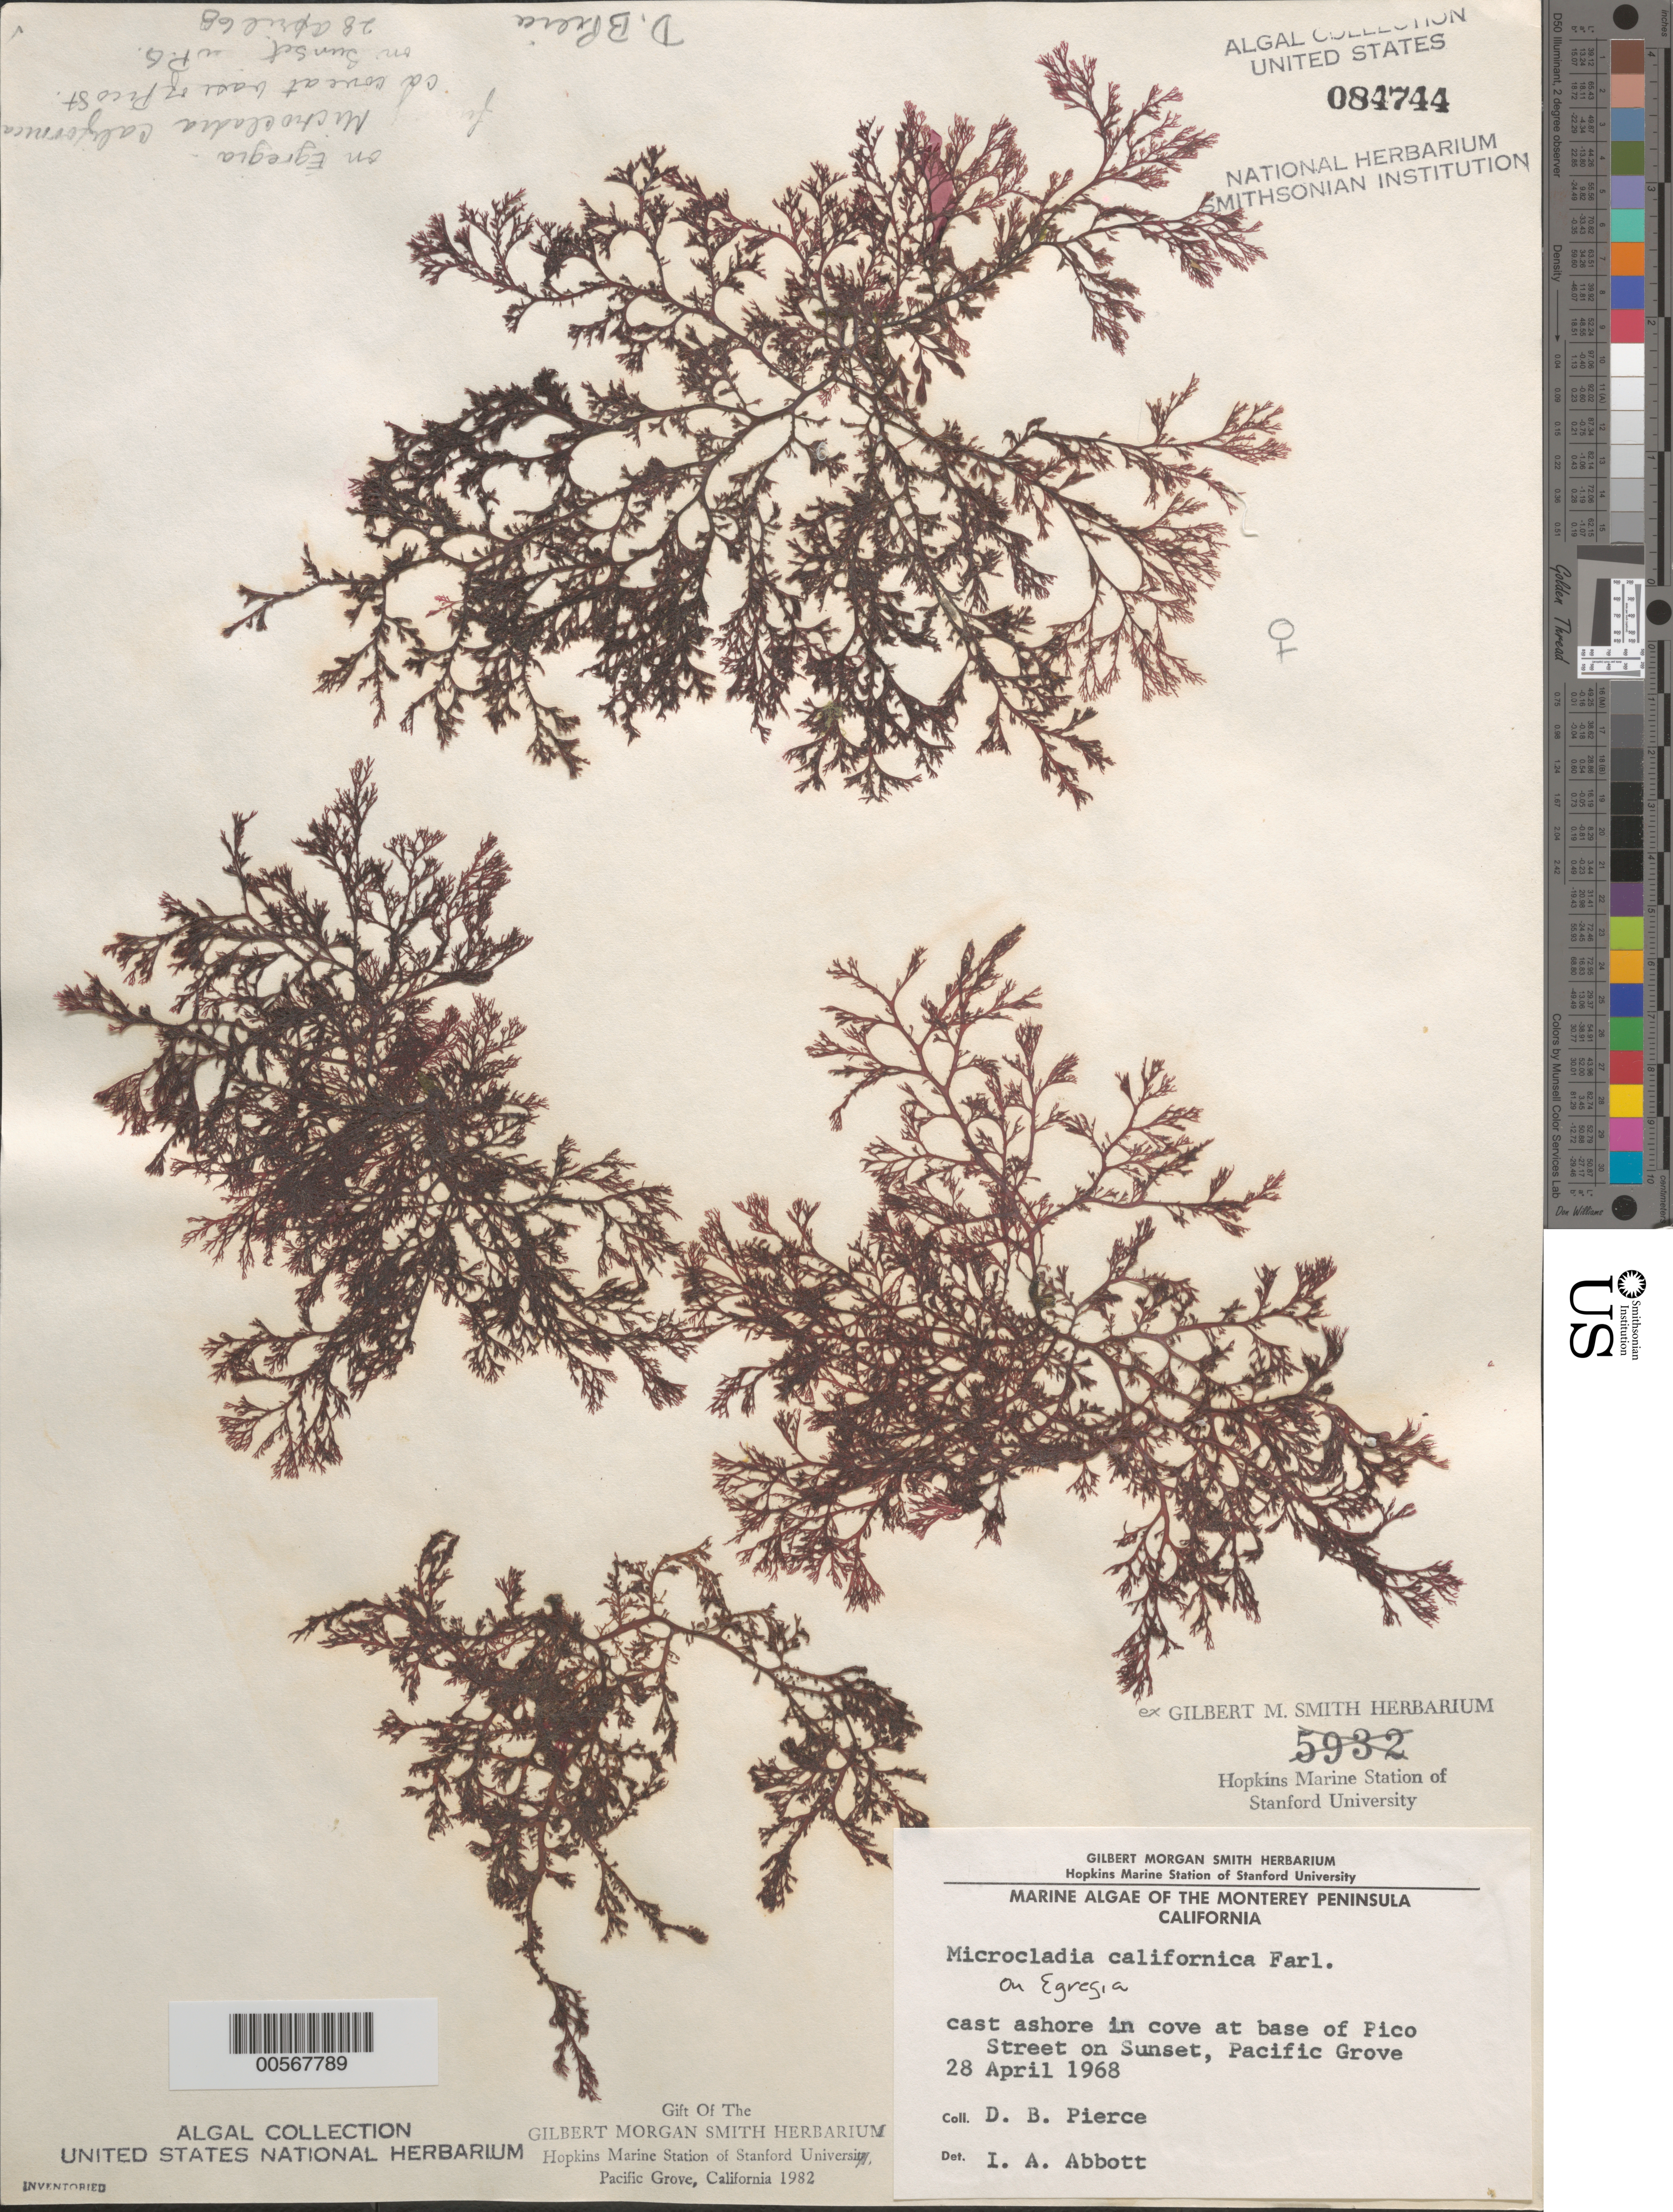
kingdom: Plantae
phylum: Rhodophyta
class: Florideophyceae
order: Ceramiales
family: Ceramiaceae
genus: Campylaephora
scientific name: Campylaephora californica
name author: (Farl.) T.O. Cho in T.O. Cho et al.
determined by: Algae name updating Project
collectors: D. Pierce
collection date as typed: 28 Apr 1968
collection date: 1968-04-28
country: United States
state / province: California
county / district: Monterey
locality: Pacific Grove, cove, base of Pico Street on Sunset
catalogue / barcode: US 84744